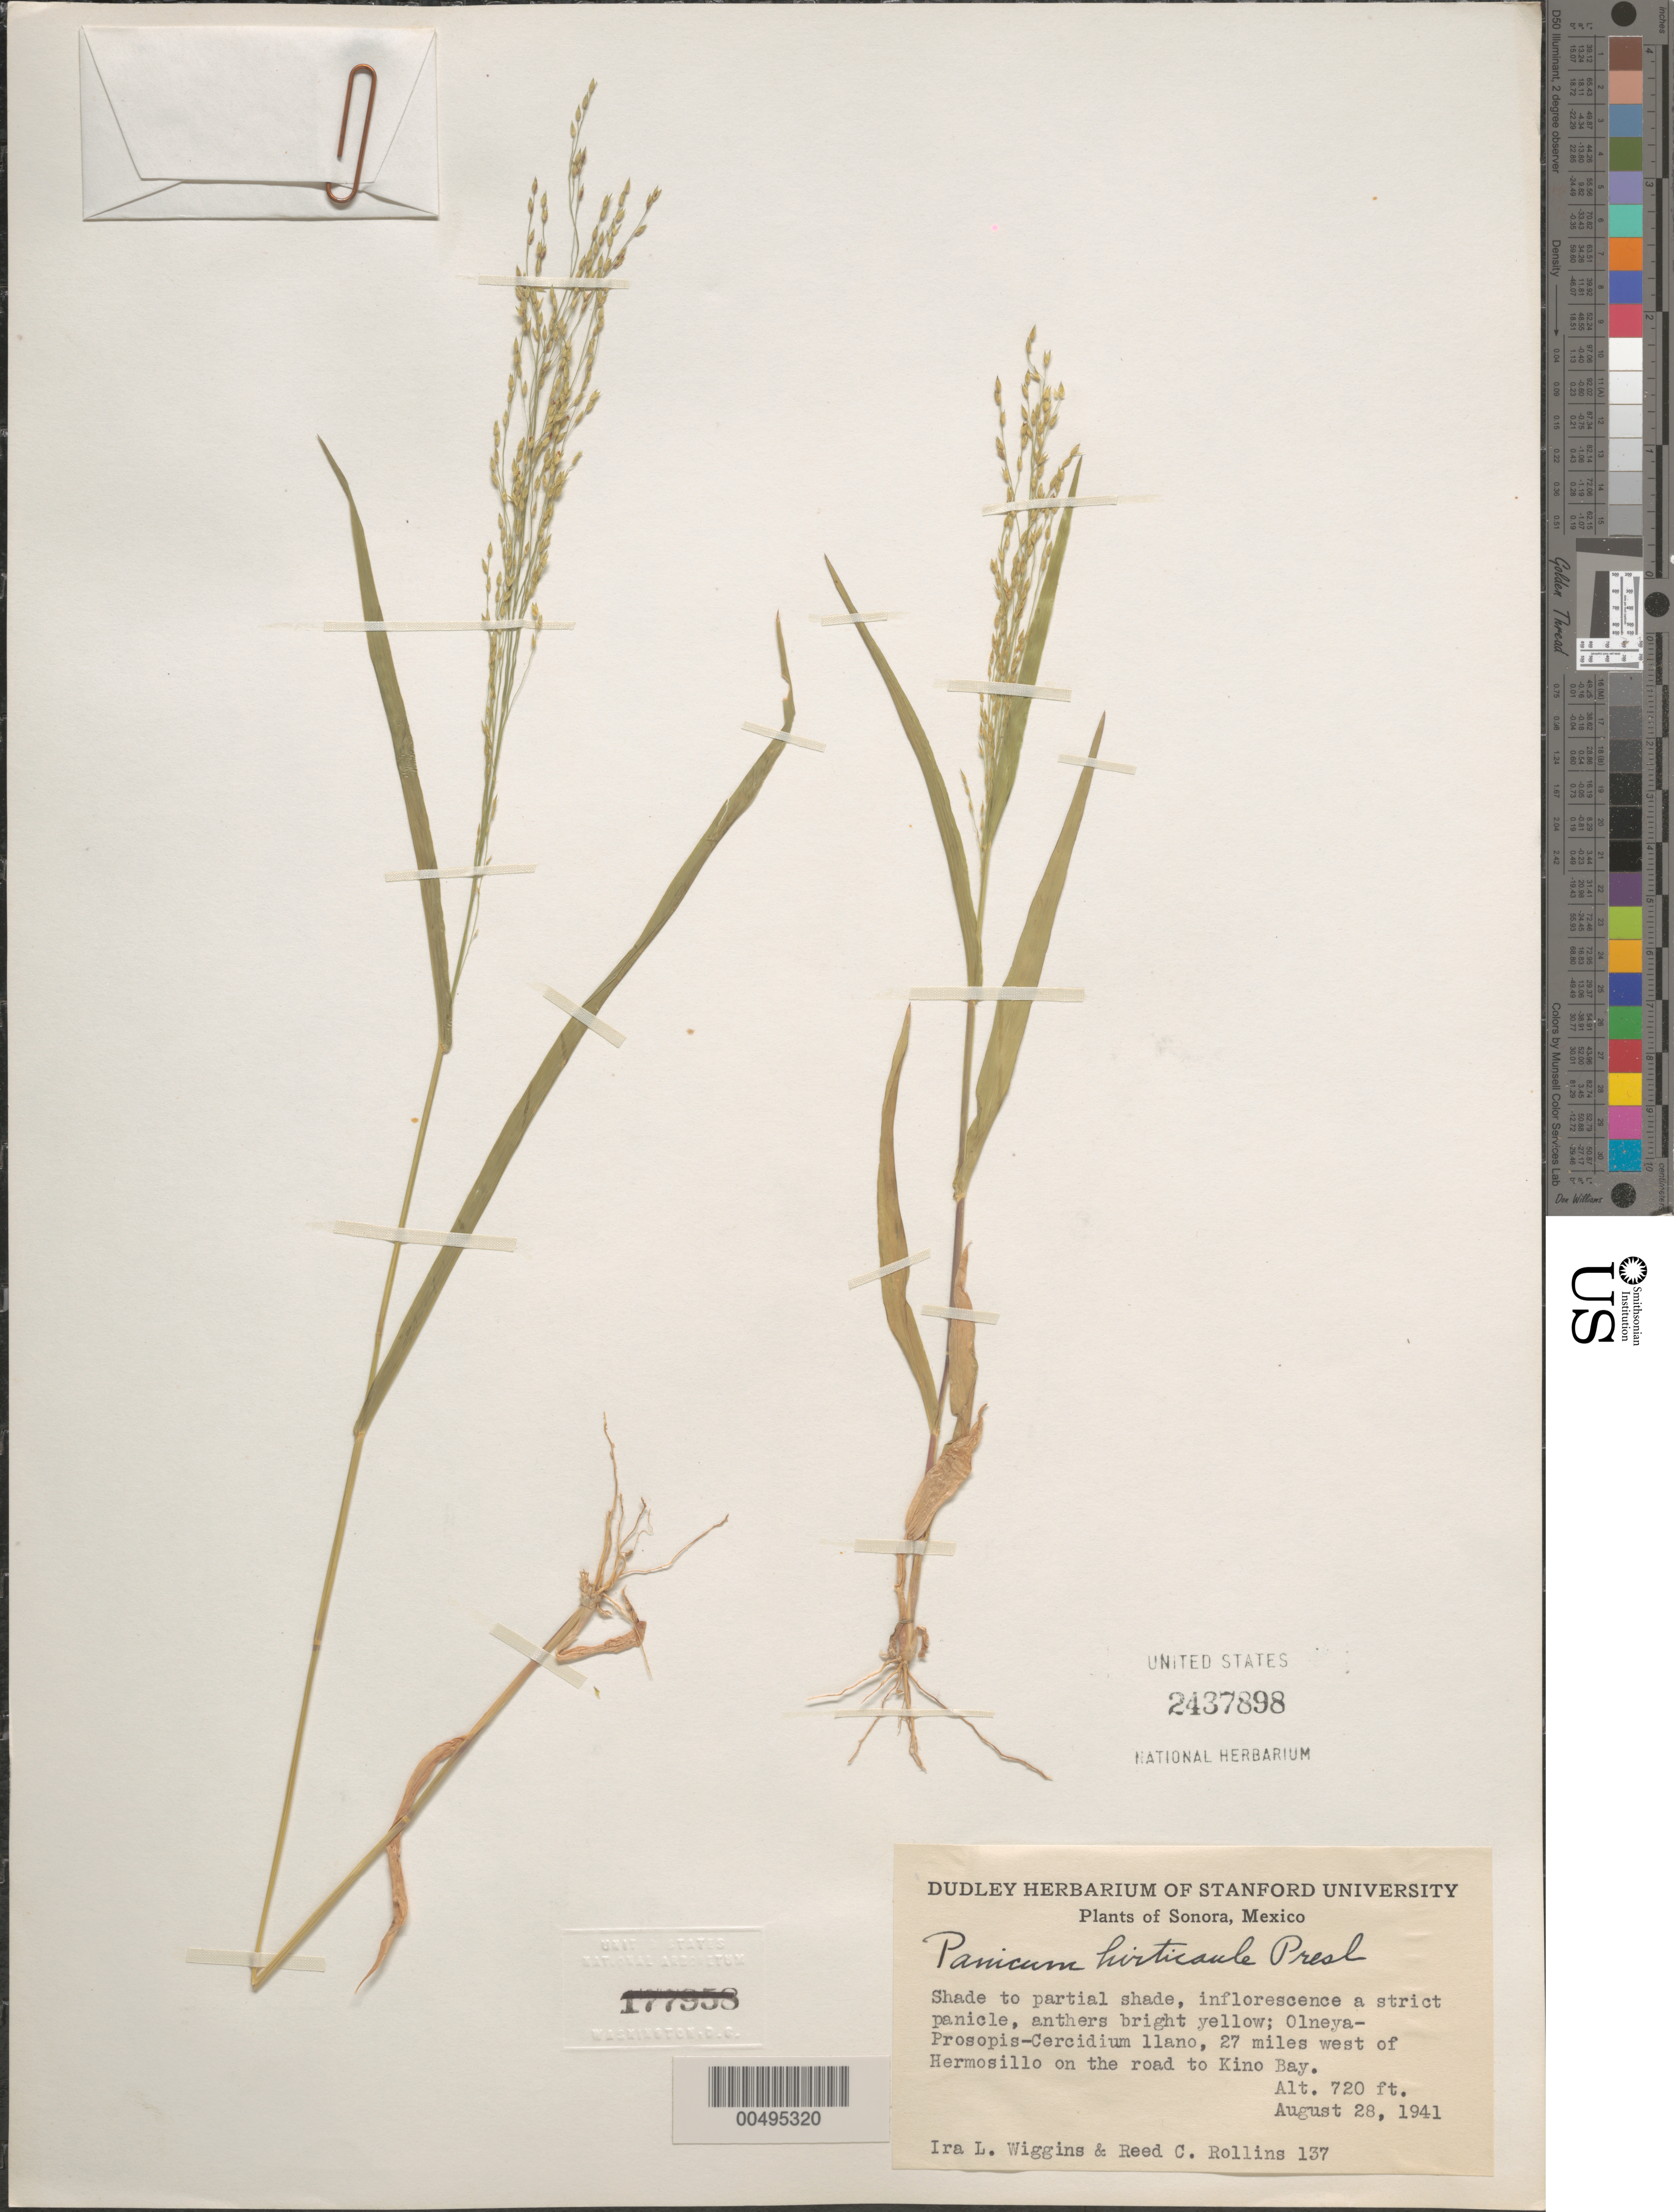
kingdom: Plantae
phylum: Tracheophyta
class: Liliopsida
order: Poales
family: Poaceae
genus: Panicum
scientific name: Panicum hirticaule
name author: J. Presl in C. Presl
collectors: I. L. Wiggins & R. C. Rollins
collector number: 137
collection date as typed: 28 Aug 1941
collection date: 1941-08-28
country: Mexico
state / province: Sonora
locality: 27 mi W of Hermosillo on the rd to Kino Bay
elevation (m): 219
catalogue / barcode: US 2437898